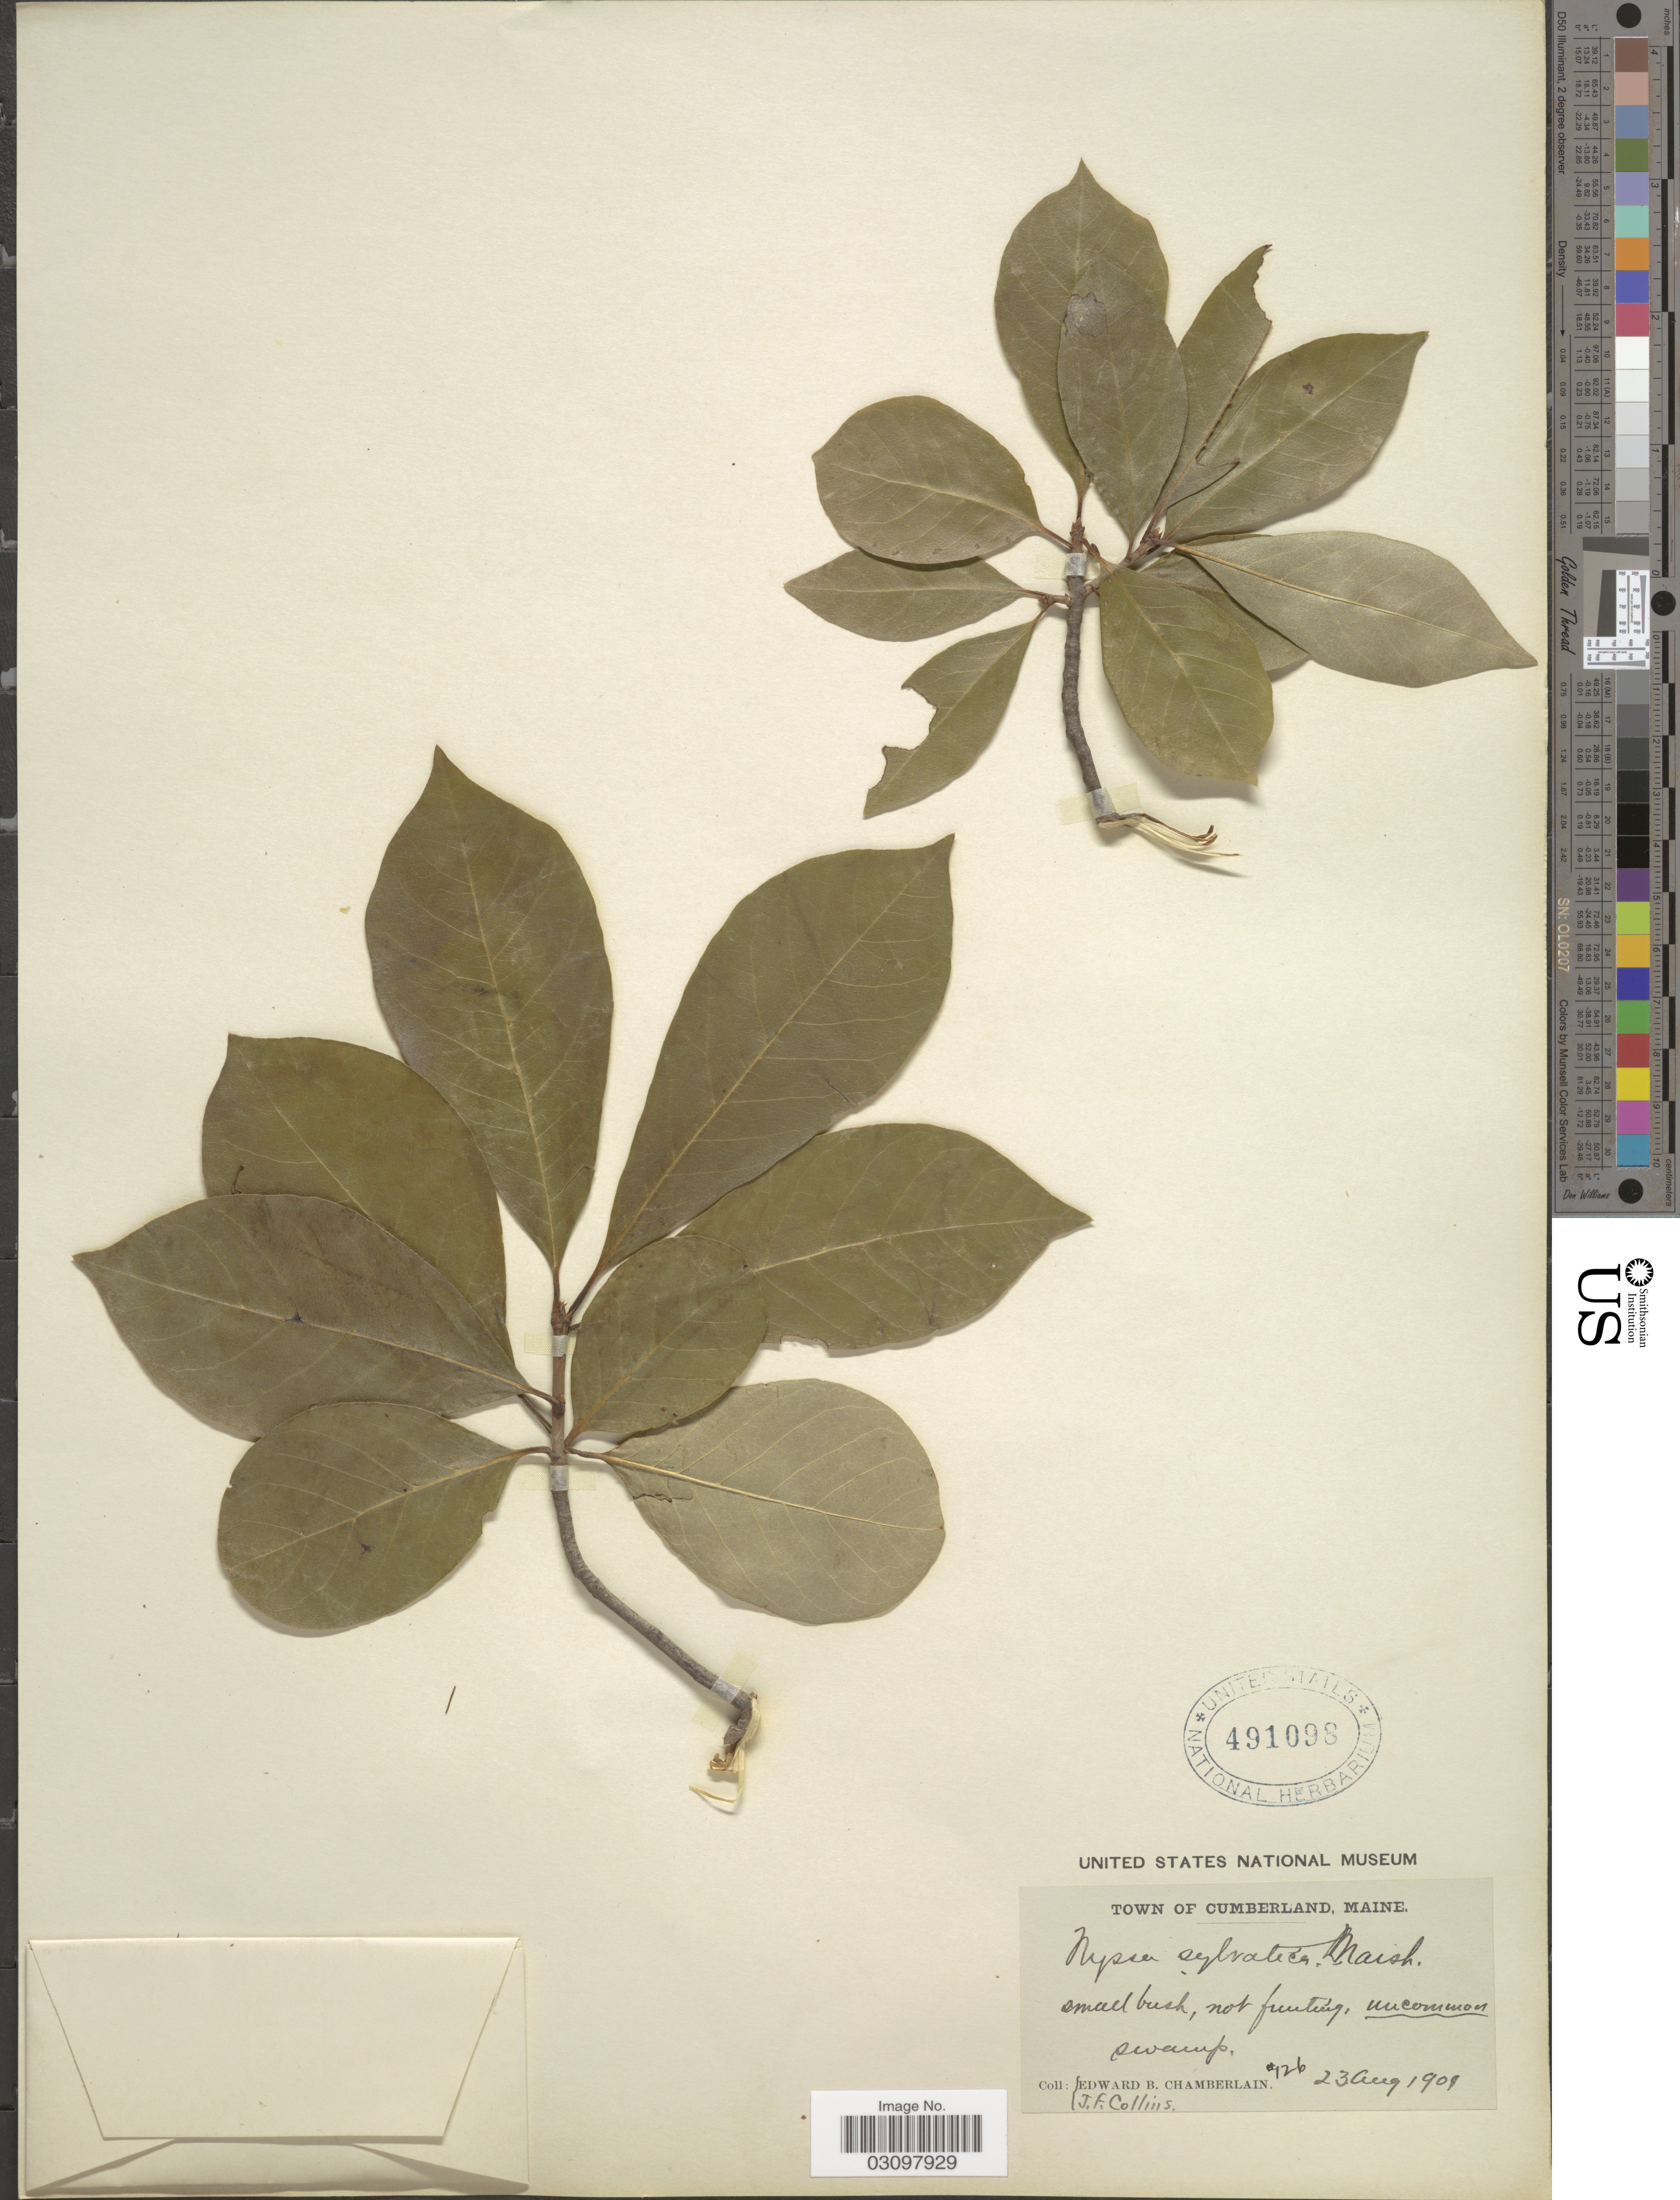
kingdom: Plantae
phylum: Tracheophyta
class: Magnoliopsida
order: Cornales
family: Nyssaceae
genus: Nyssa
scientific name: Nyssa sylvatica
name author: Marshall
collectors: E. Chamberlain & J. Collins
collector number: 126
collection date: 1908-08-23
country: United States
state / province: Maine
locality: Town of Cumberland.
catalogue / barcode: US 491098